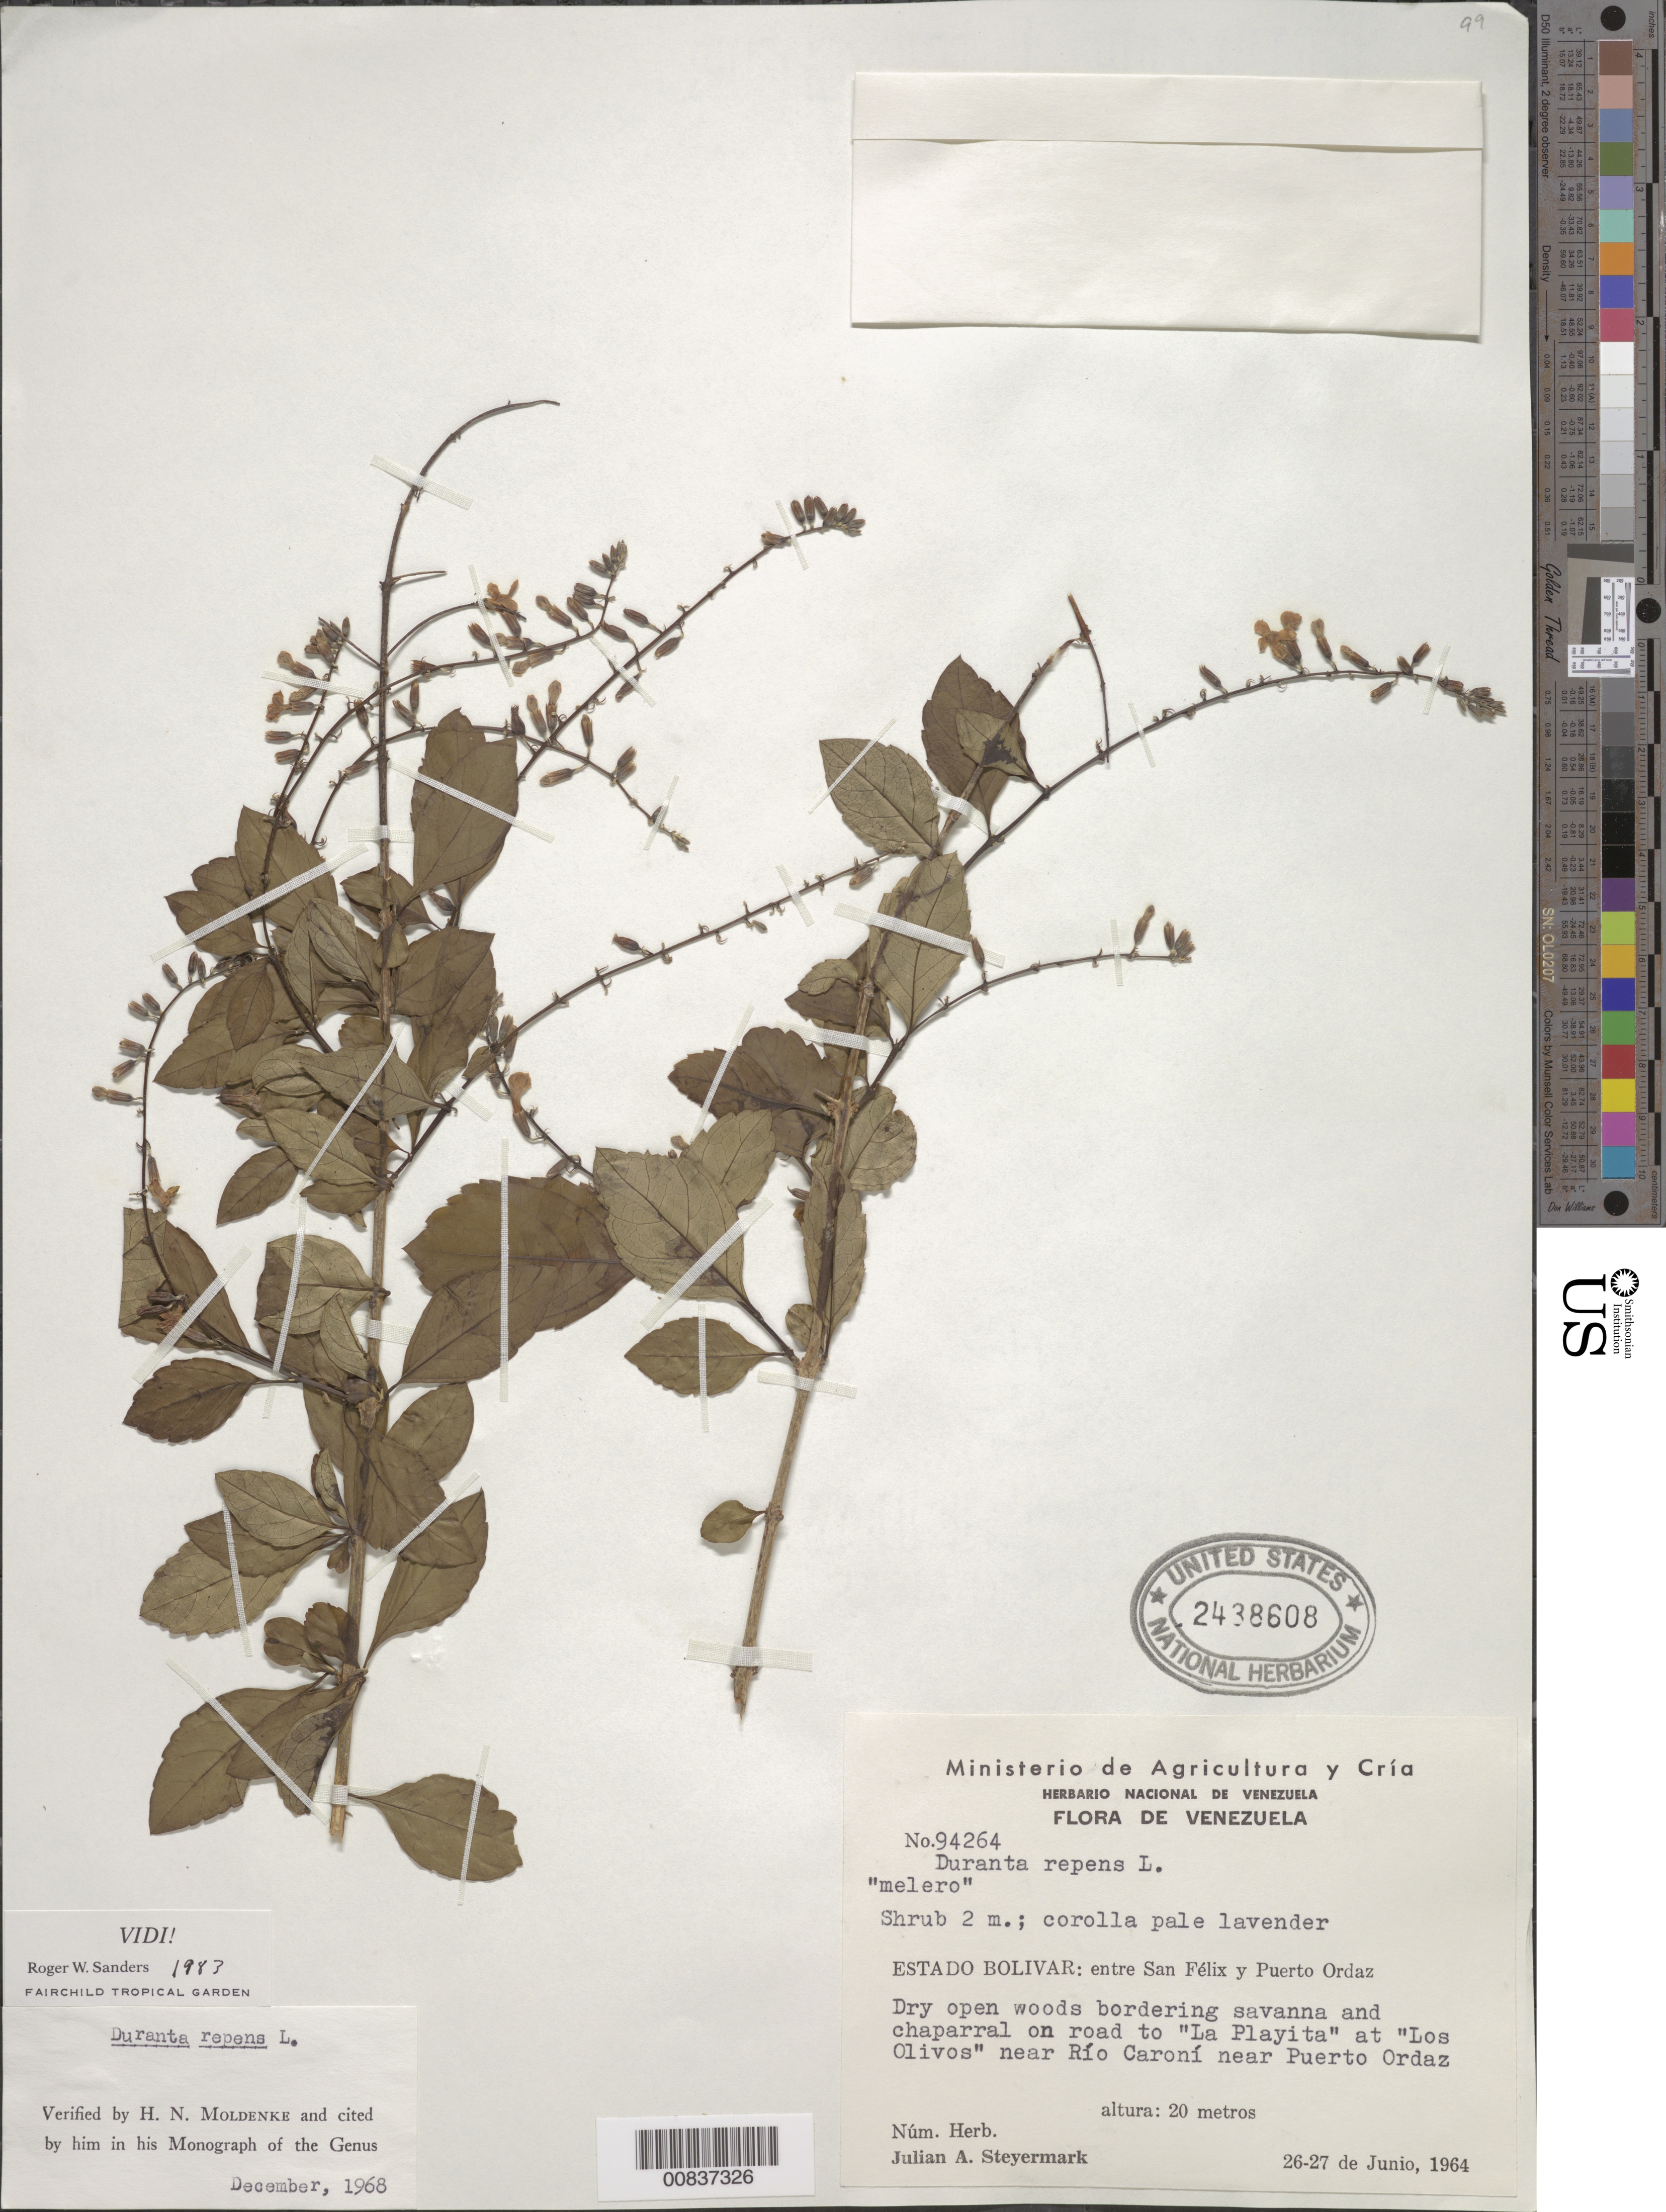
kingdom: Plantae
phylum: Tracheophyta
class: Magnoliopsida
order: Lamiales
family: Verbenaceae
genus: Duranta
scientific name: Duranta repens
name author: L.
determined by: Moldenke, H. N.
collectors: J. Steyermark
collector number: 94264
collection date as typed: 26-Jun-64 to 27-Jun-64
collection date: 1964-06-26/1964-06-27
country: Venezuela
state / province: Bolívar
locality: San Félix to Puerto Ordaz; on road to "La Playita" at "Los Olivos" (Olive trees), near Rio Caroní near Puerto Ordaz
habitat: Dry open woods bordering savanna and chaparral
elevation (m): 20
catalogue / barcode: US 2438608